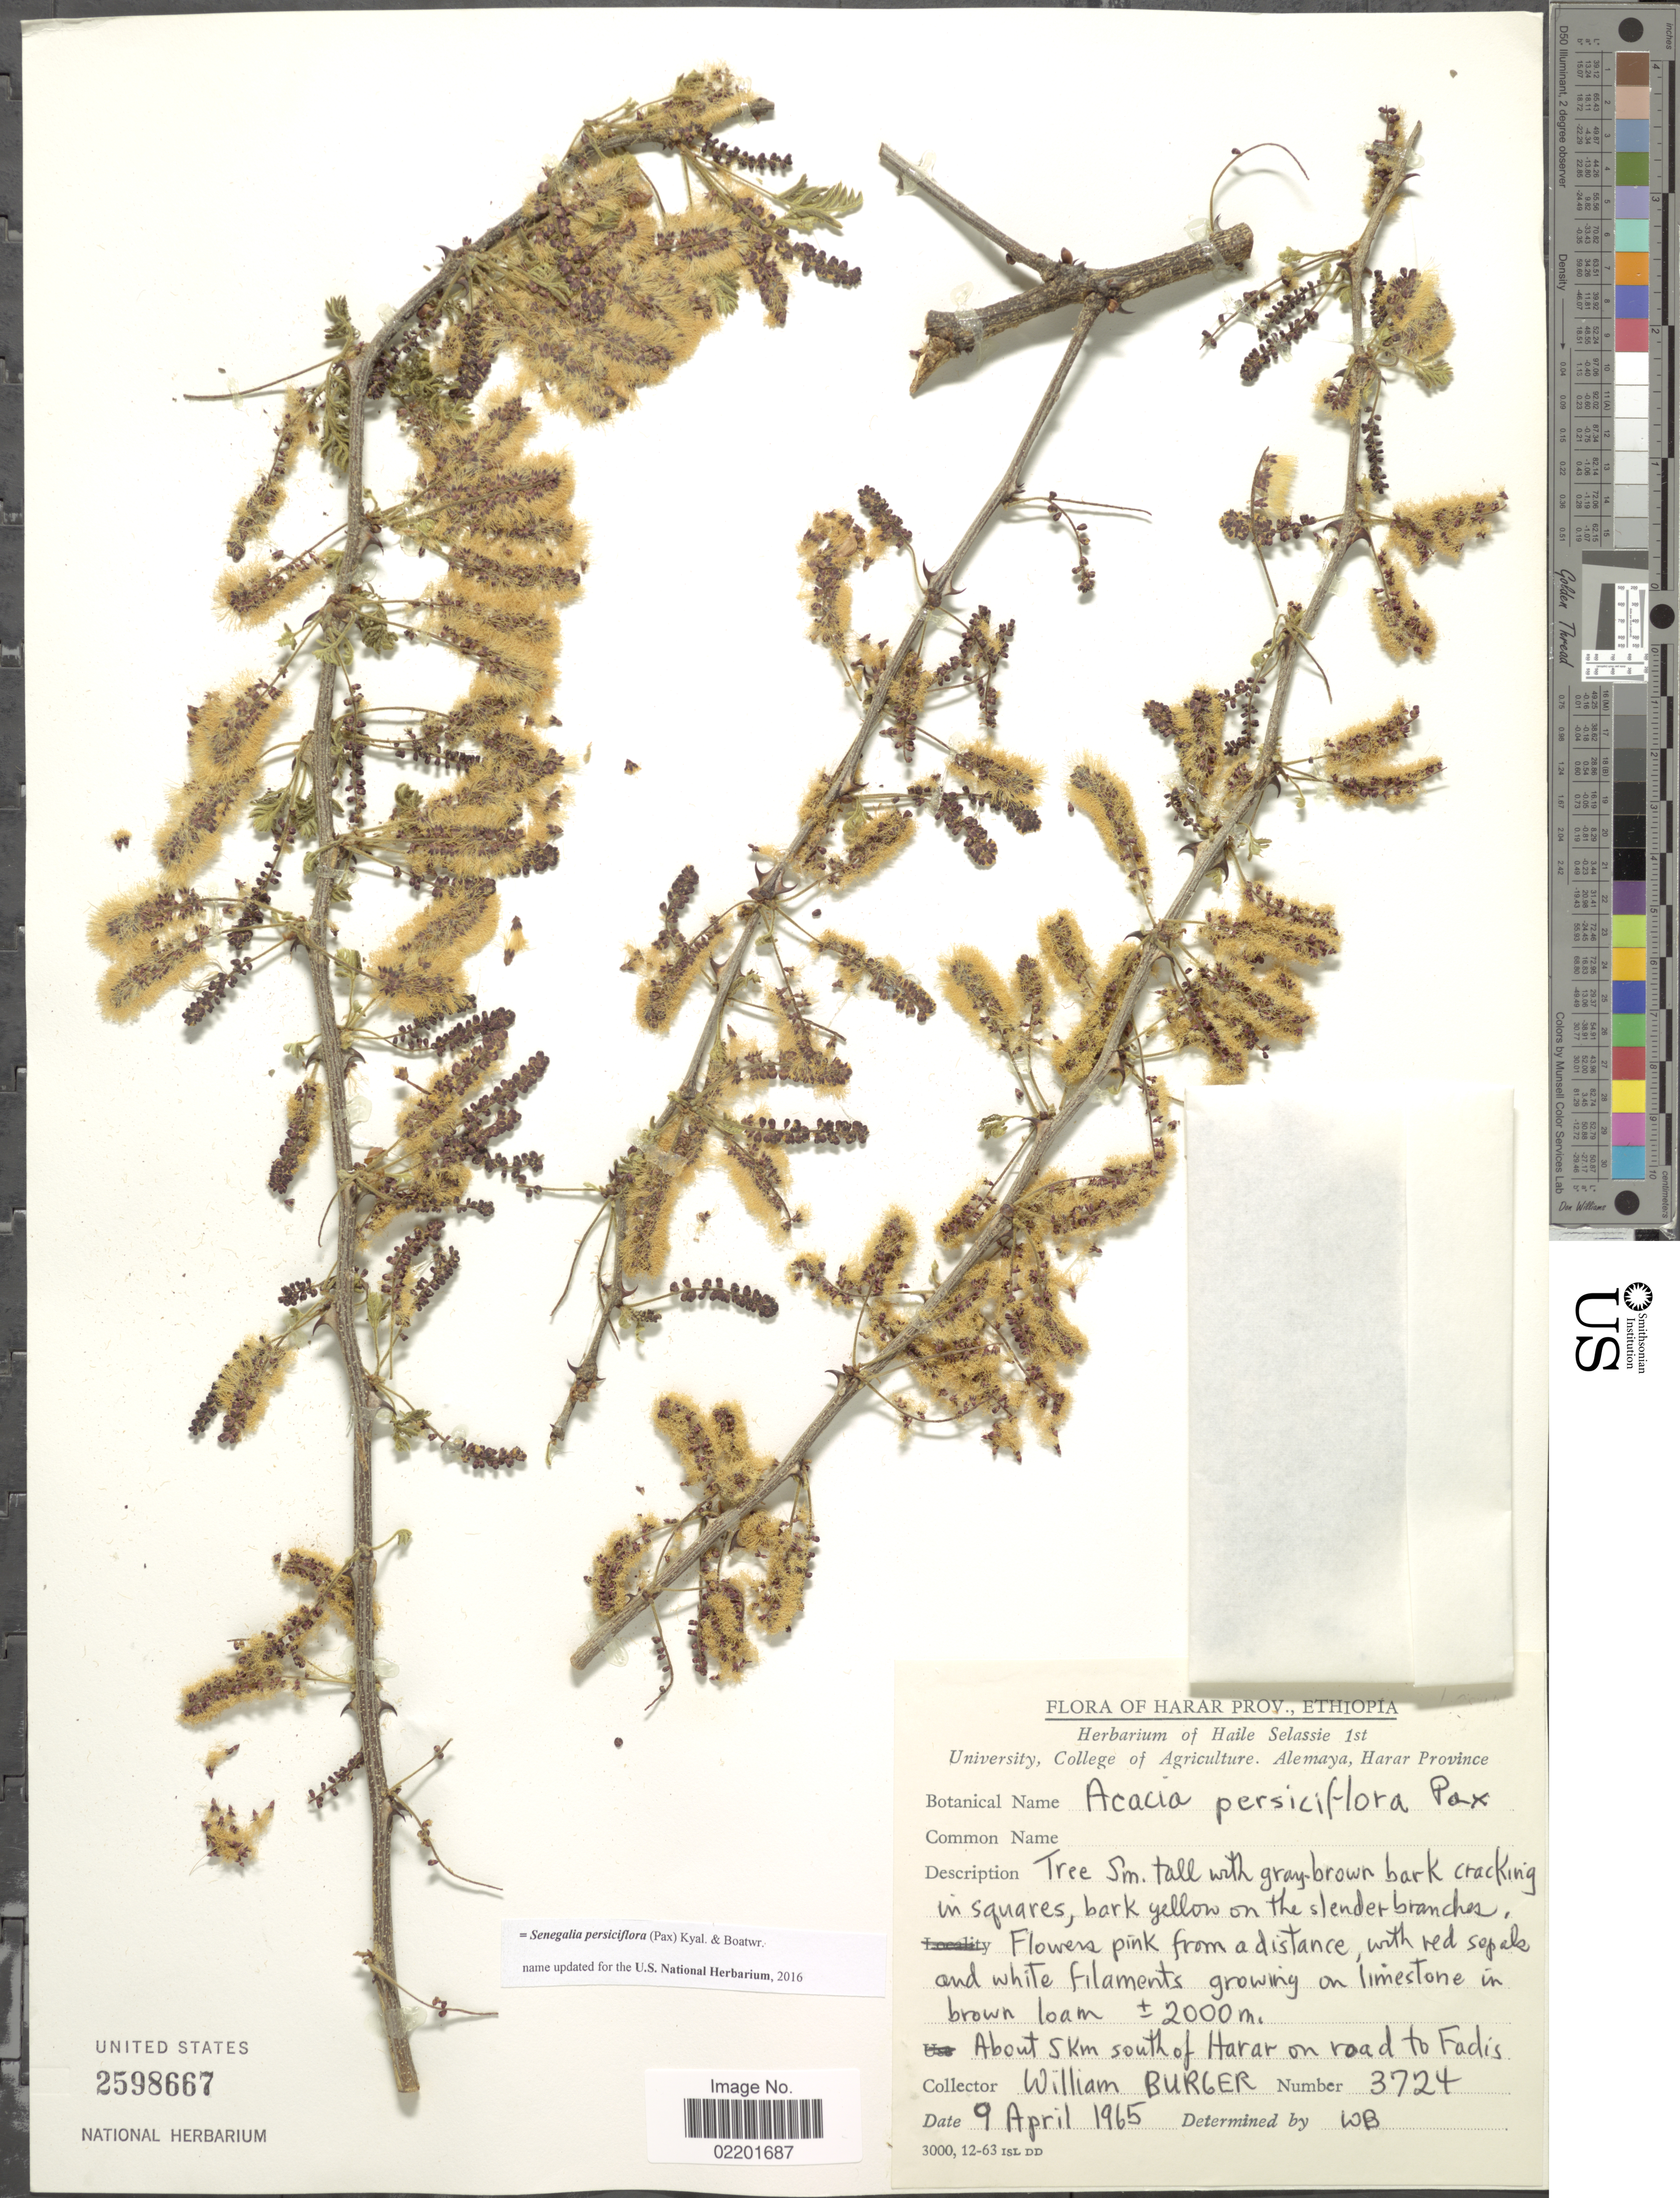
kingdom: Plantae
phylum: Tracheophyta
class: Magnoliopsida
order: Fabales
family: Fabaceae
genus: Senegalia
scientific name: Senegalia persiciflora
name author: (Pax) Kyal. & Boatwr.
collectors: W. Burger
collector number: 3724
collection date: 1965-04-09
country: Ethiopia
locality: Harar Prov., about 5 km south of Harar on road to Fadis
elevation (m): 2000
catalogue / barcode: US 2598667